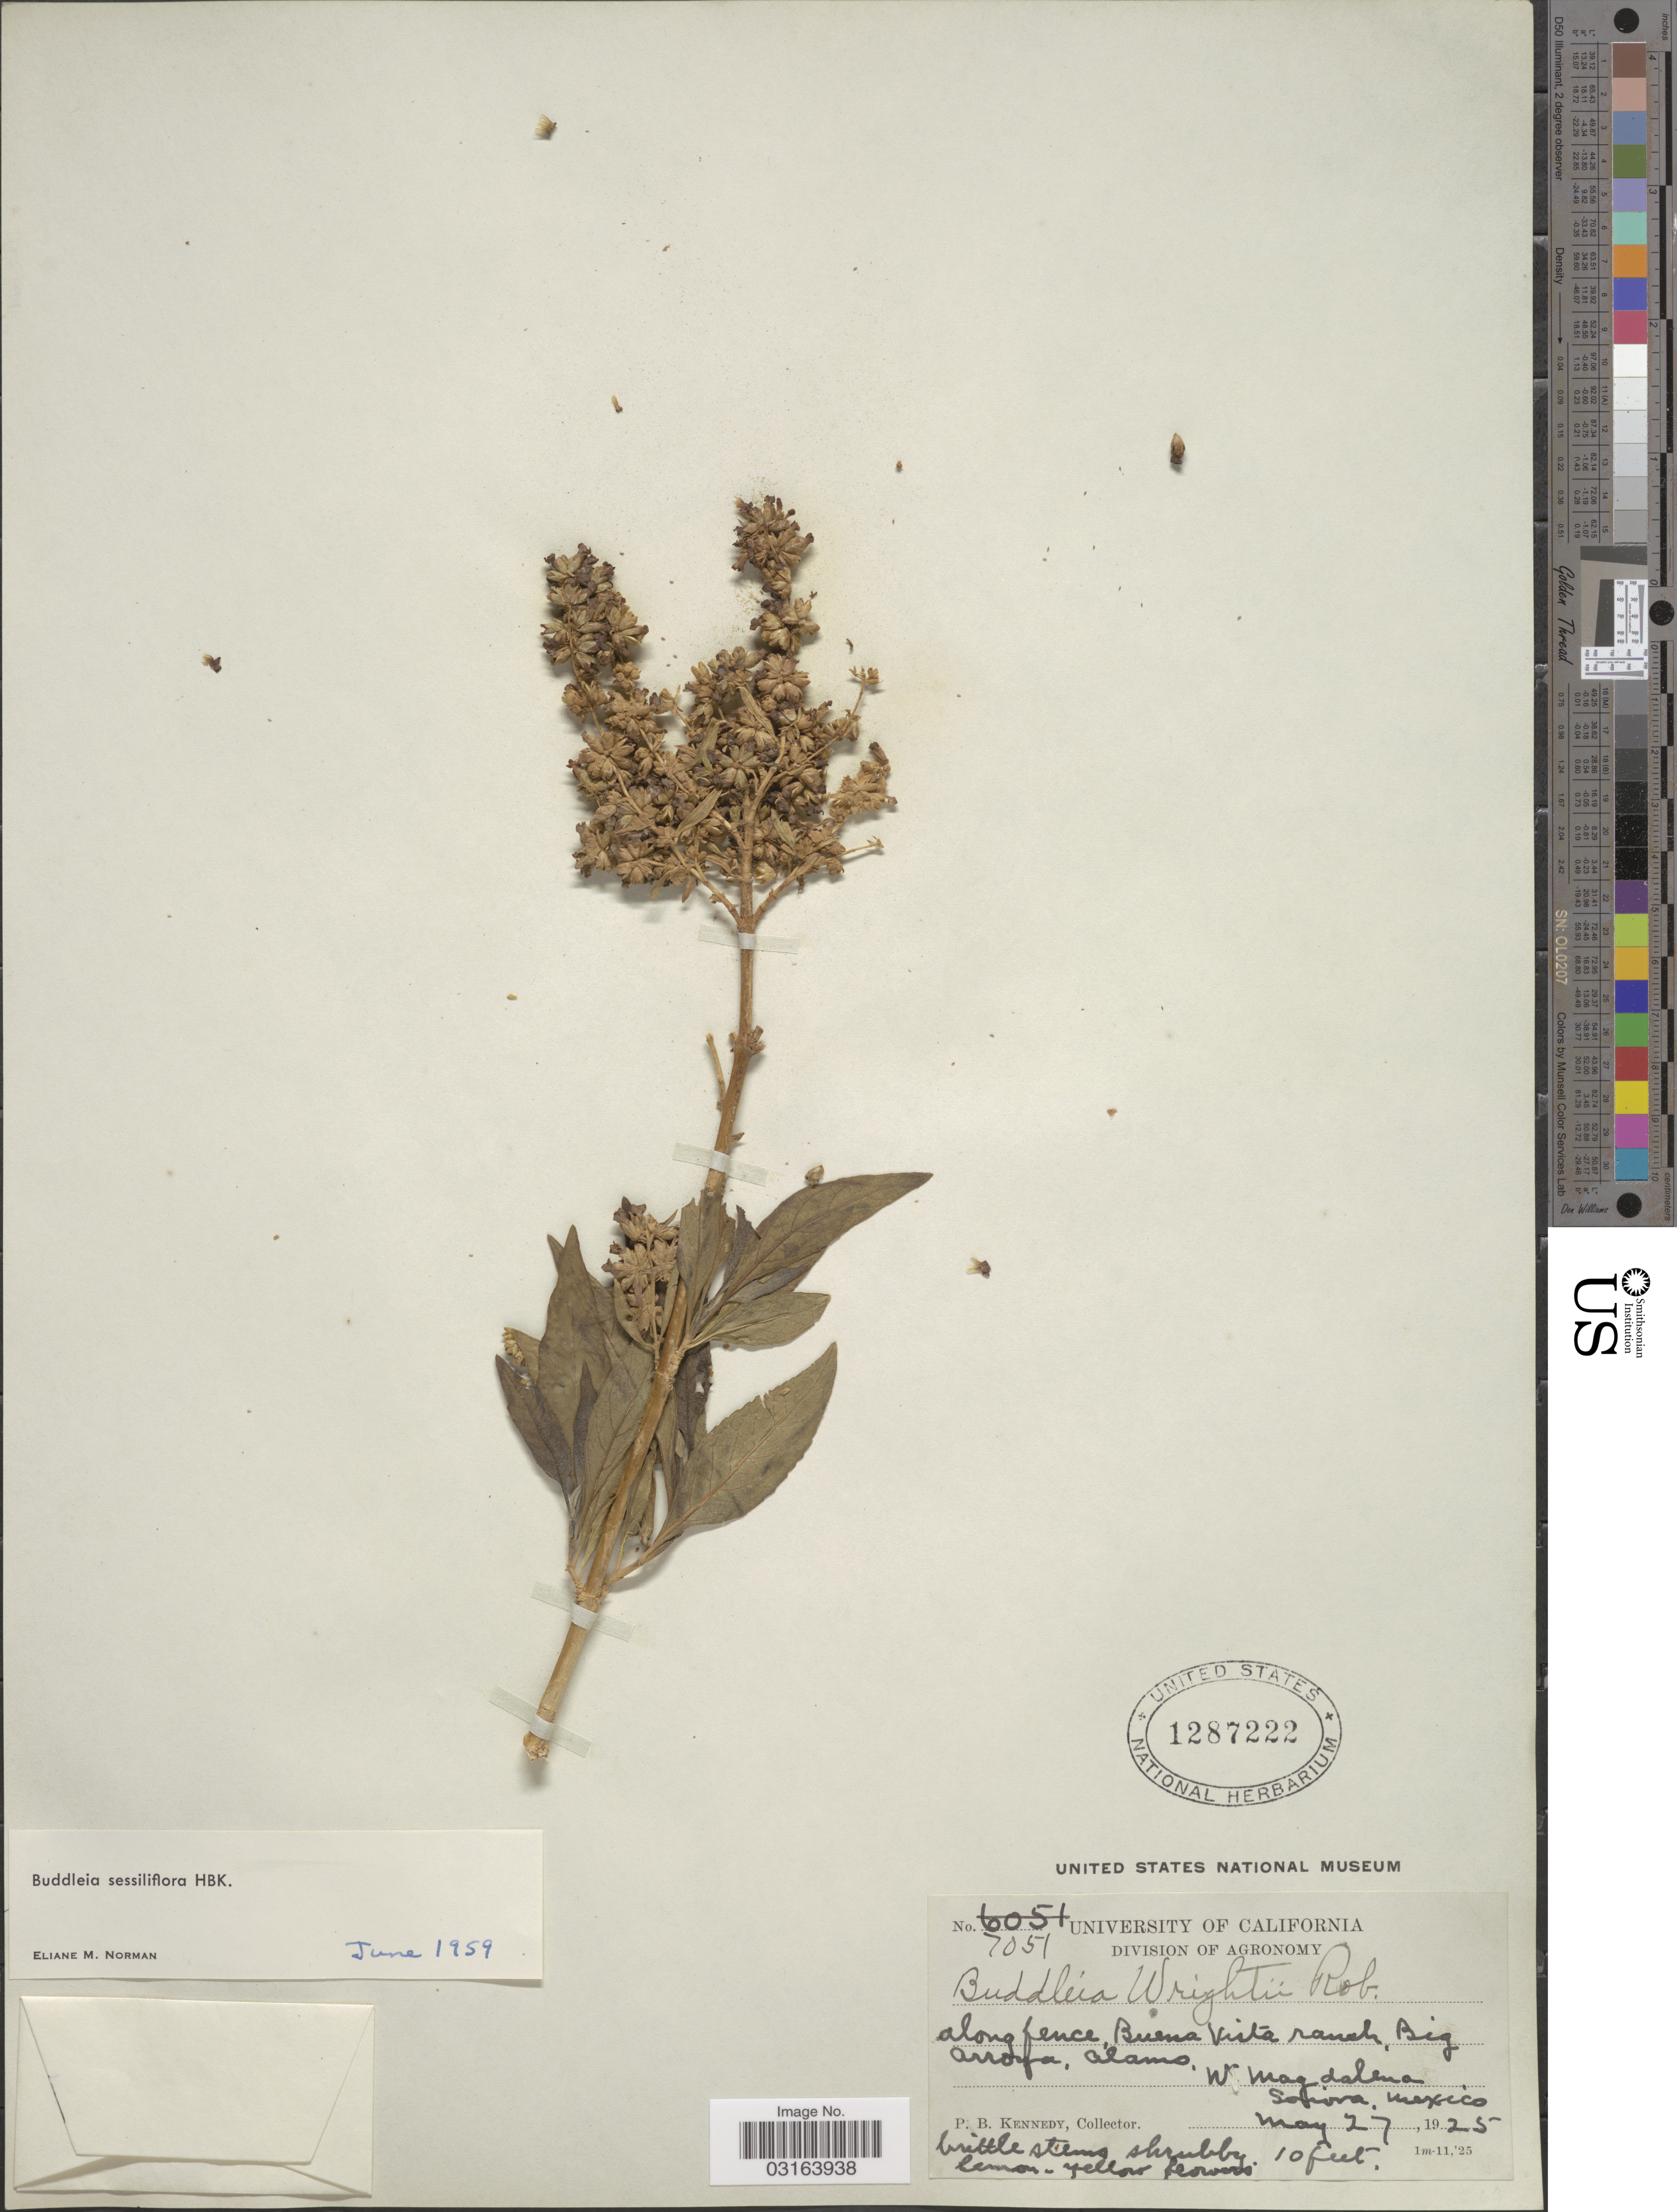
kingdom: Plantae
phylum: Tracheophyta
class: Magnoliopsida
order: Lamiales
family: Scrophulariaceae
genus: Buddleja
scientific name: Buddleja sessiliflora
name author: Kunth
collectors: P. B. Kennedy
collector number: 7051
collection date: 1925-05-27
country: Mexico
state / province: Sonora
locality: Along fence, Buena Vista ranch, Big Arroyo, Alamo, W. Magdalena.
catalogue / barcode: US 1287222